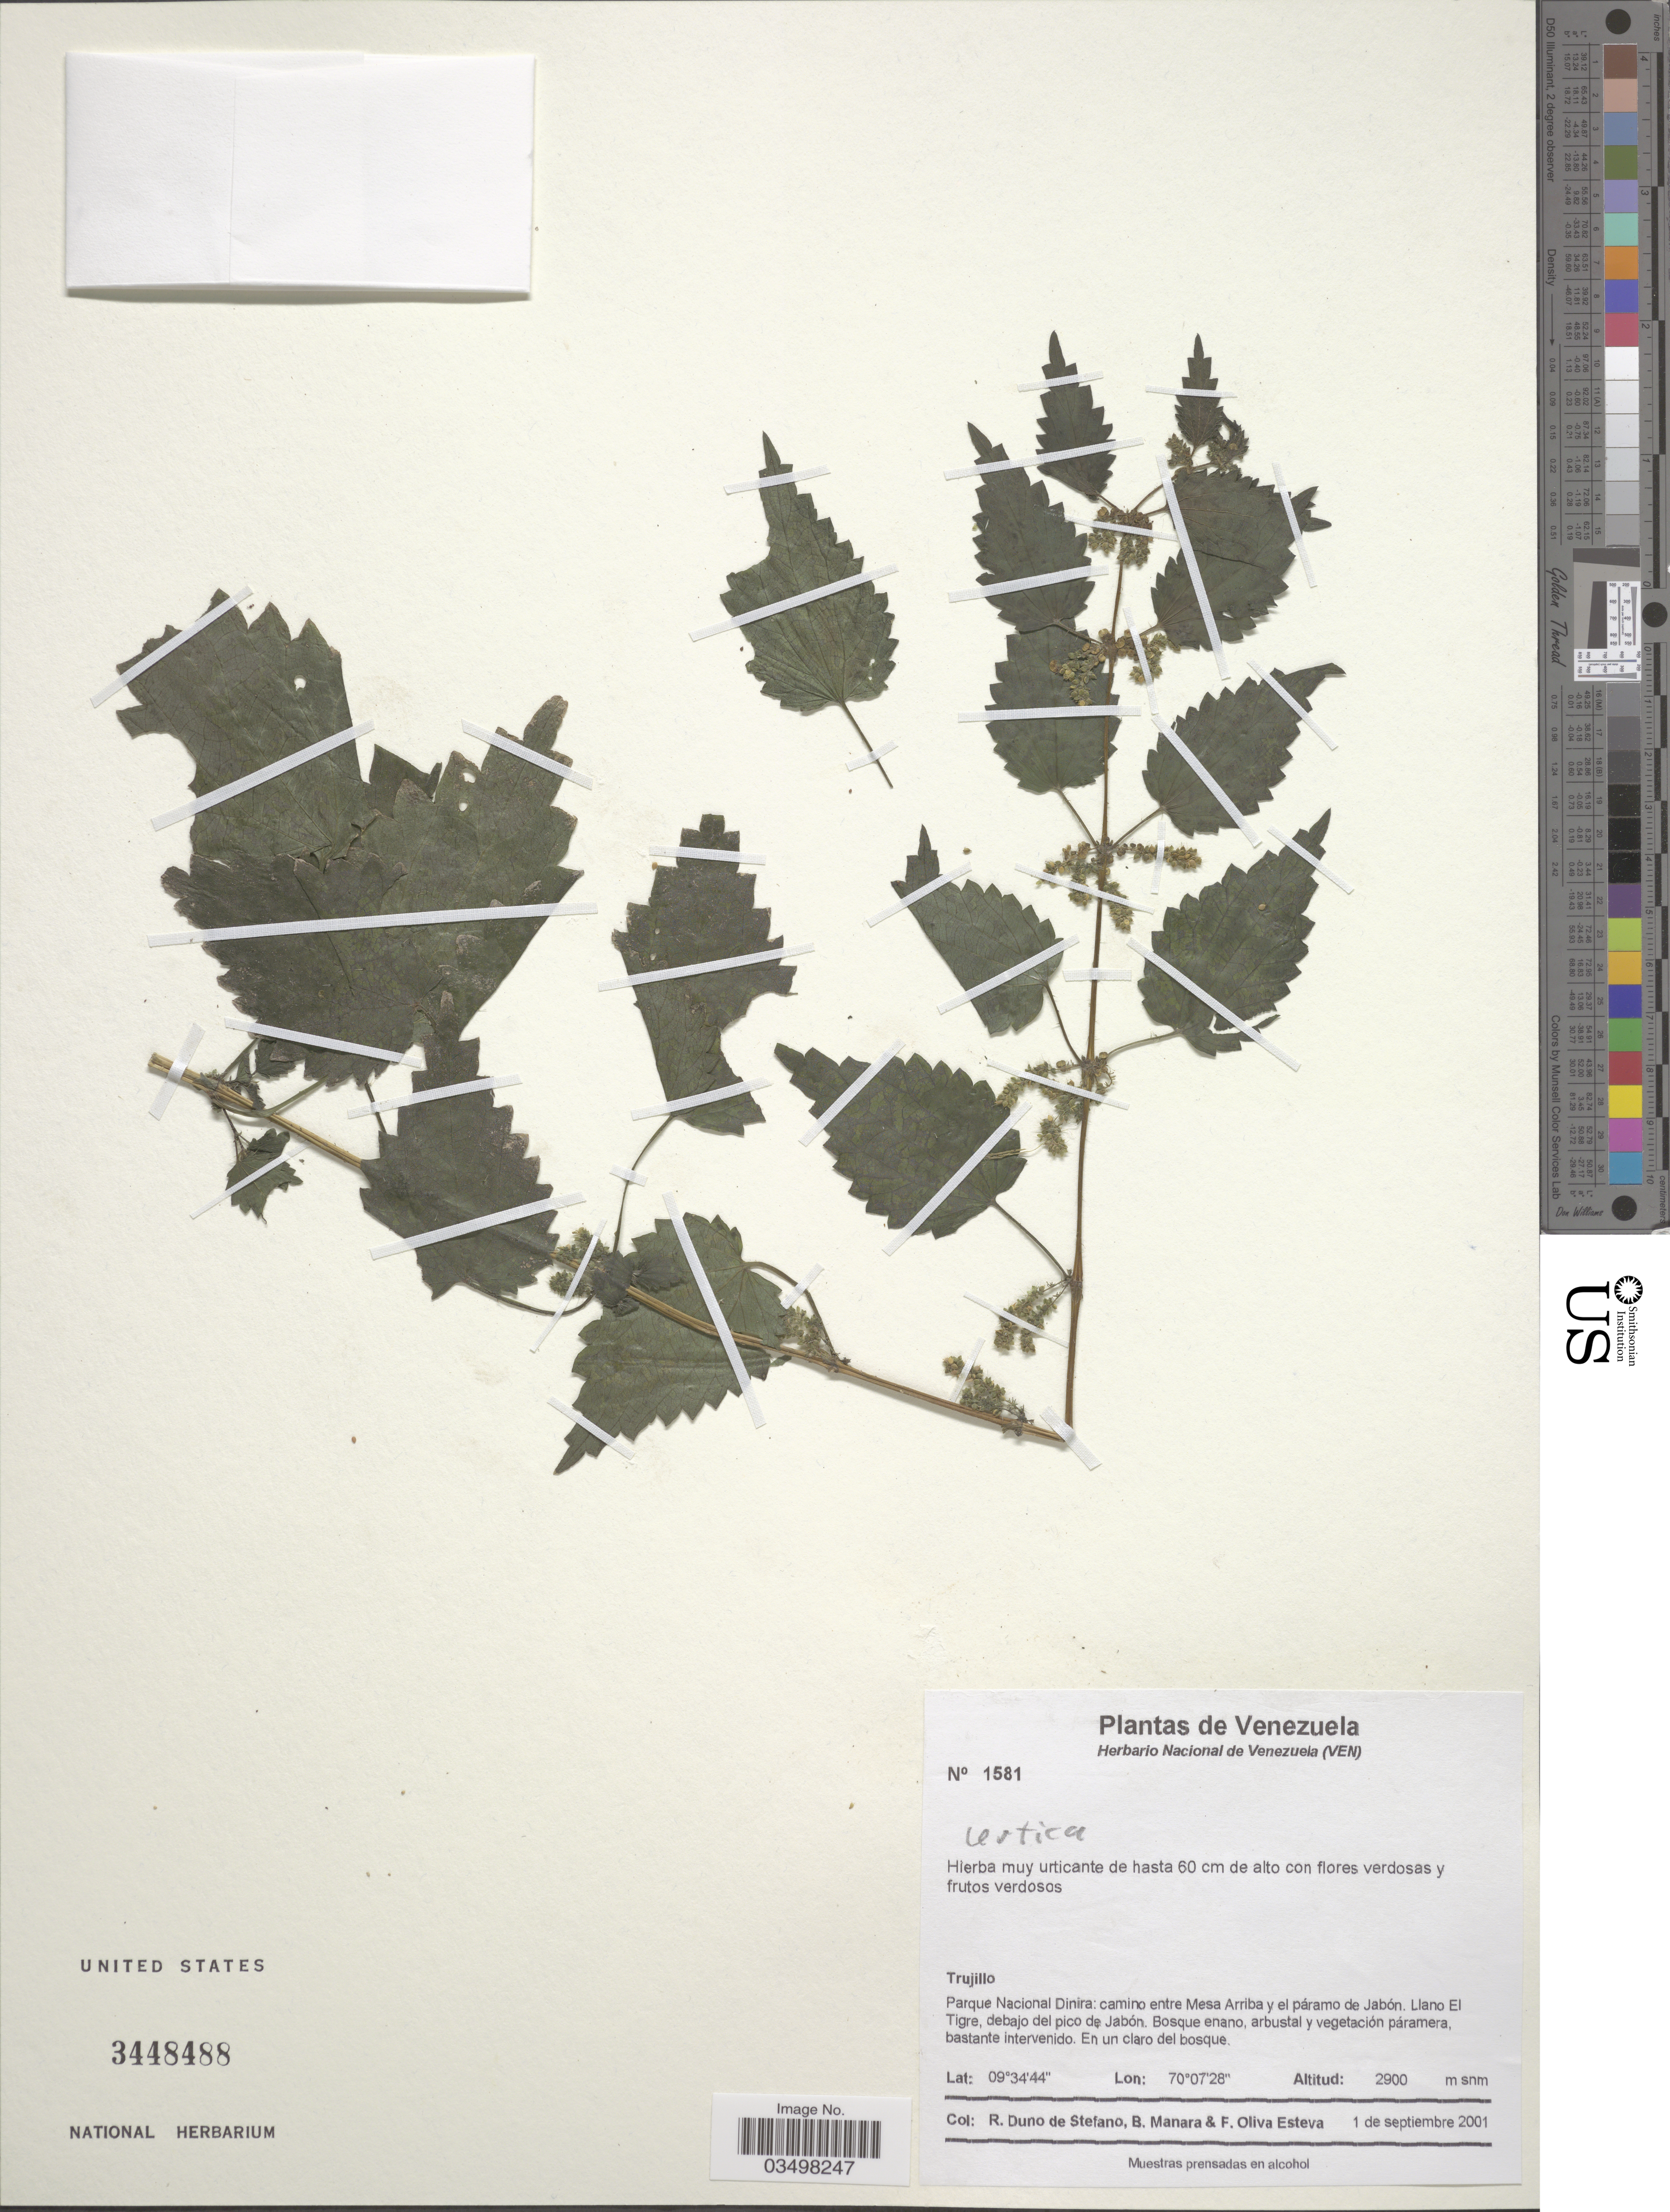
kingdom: Plantae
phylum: Tracheophyta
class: Magnoliopsida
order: Rosales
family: Urticaceae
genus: Urtica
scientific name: Urtica sp.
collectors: R. Duno de Stefano, B. Manara & F. Oliva-Esteva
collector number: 1581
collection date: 2001-09-01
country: Venezuela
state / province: Trujillo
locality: Parque Nacional Dinira: camino entre Mesa Arriba y el páramo de Jabón. Llano El Tigre, debajo del pico de Jabón.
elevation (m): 2900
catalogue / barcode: US 3448488